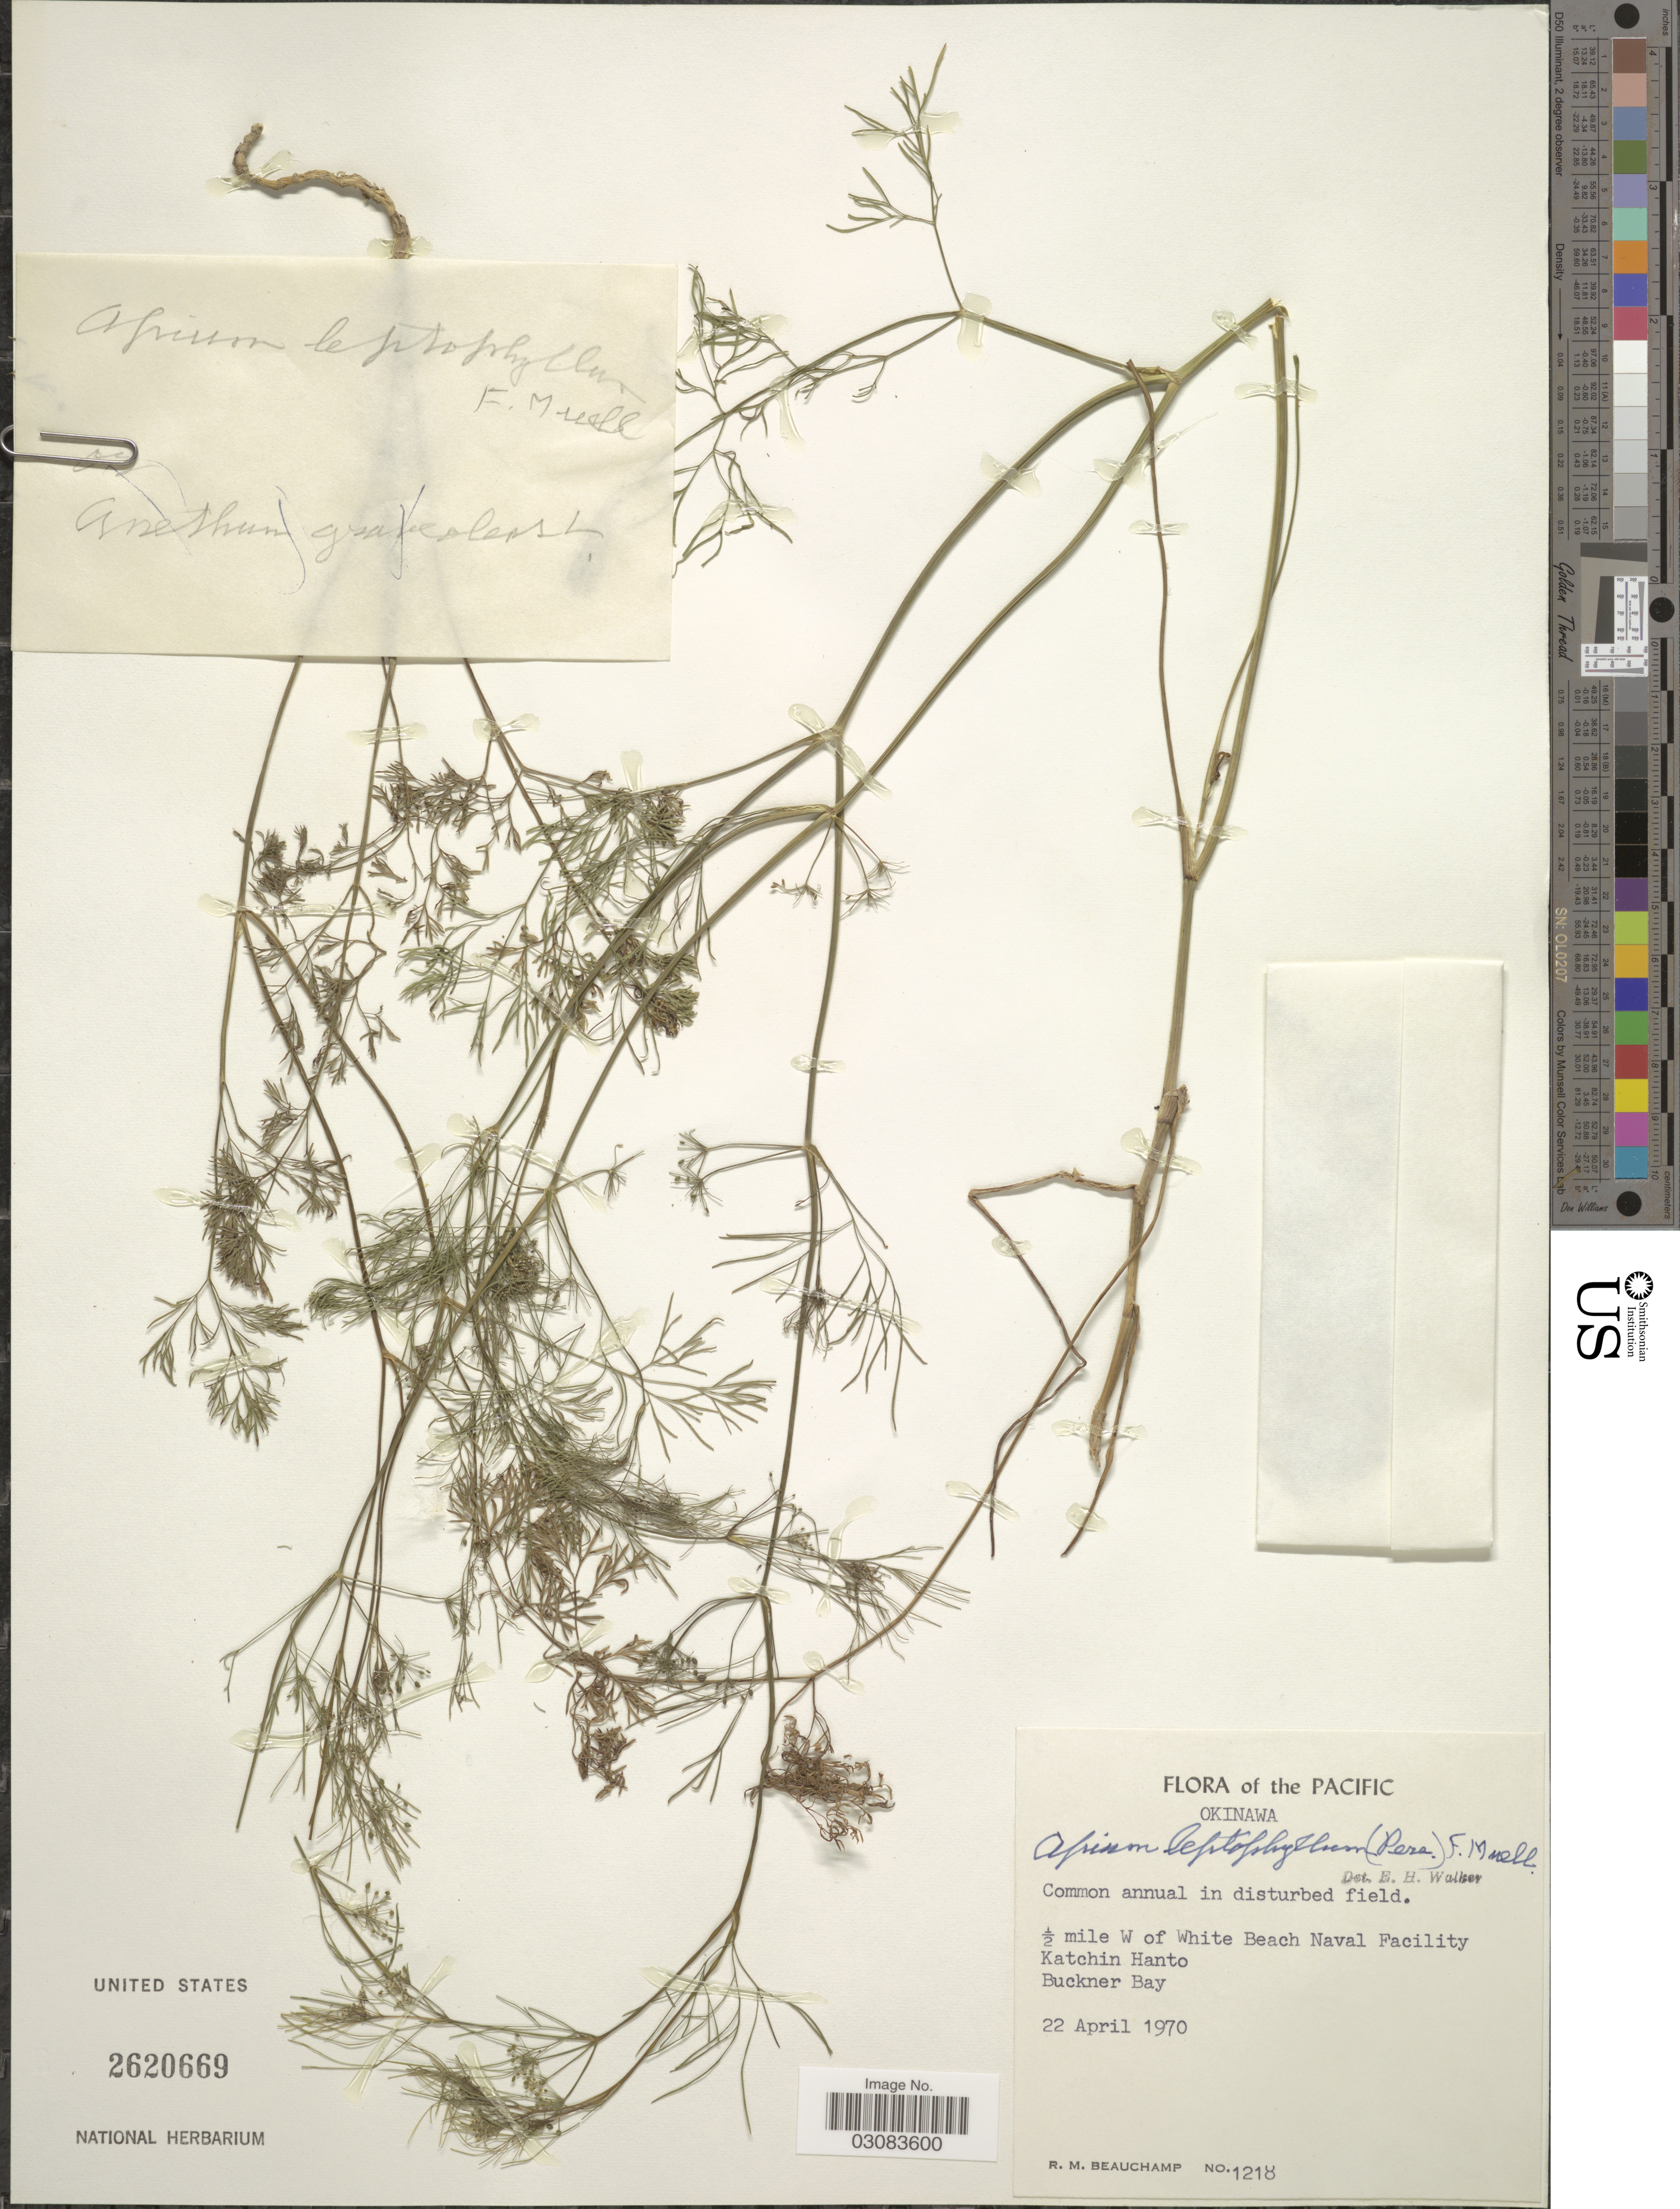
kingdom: Plantae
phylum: Tracheophyta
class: Magnoliopsida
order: Apiales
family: Apiaceae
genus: Cyclospermum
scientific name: Cyclospermum leptophyllum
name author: (Pers.) Sprague ex Britton & P. Wilson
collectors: R. Beauchamp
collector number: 1218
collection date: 1970-04-22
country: Japan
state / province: Okinawa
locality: The Pacific. ½ mile W of White Beach Naval Facility. Katchin Hanto. Buckner Bay.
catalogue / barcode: US 2620669